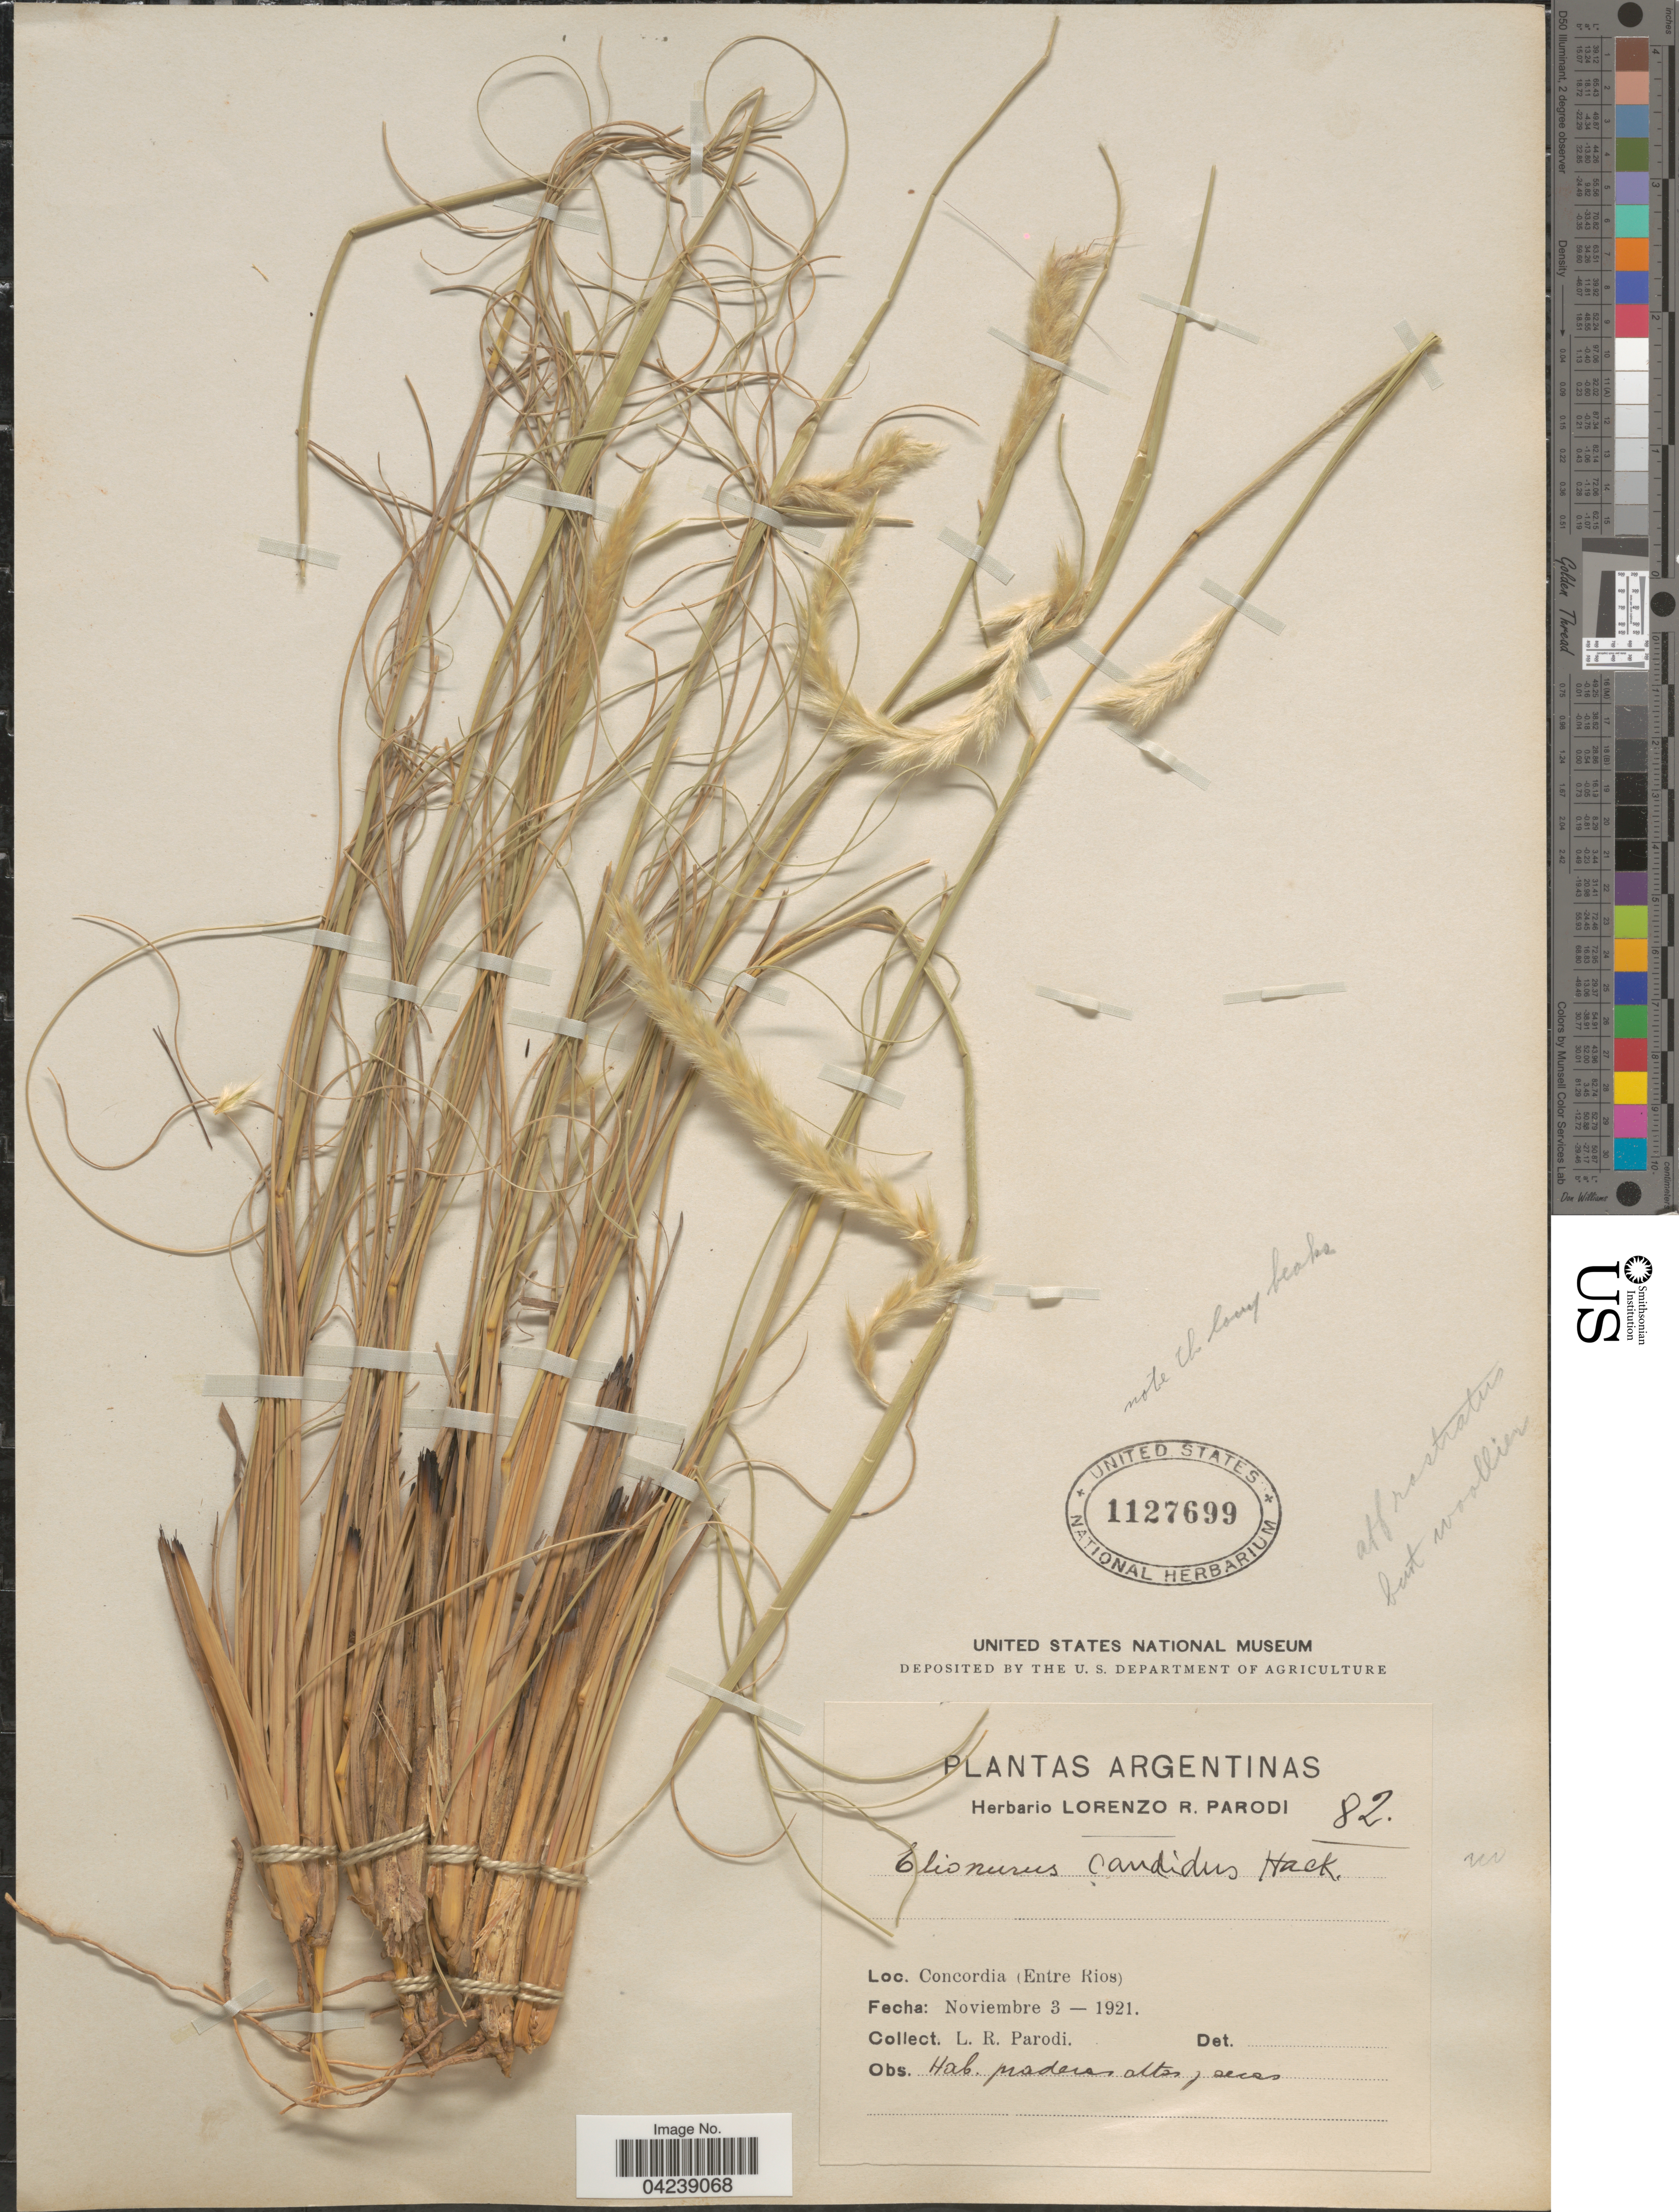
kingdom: Plantae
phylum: Tracheophyta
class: Liliopsida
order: Poales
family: Poaceae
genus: Elionurus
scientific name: Elionurus muticus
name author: (Spreng.) Kuntze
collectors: L. R. Parodi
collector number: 82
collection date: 1921-11-03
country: Argentina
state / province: Entre Rios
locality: Concordia.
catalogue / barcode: US 1127699